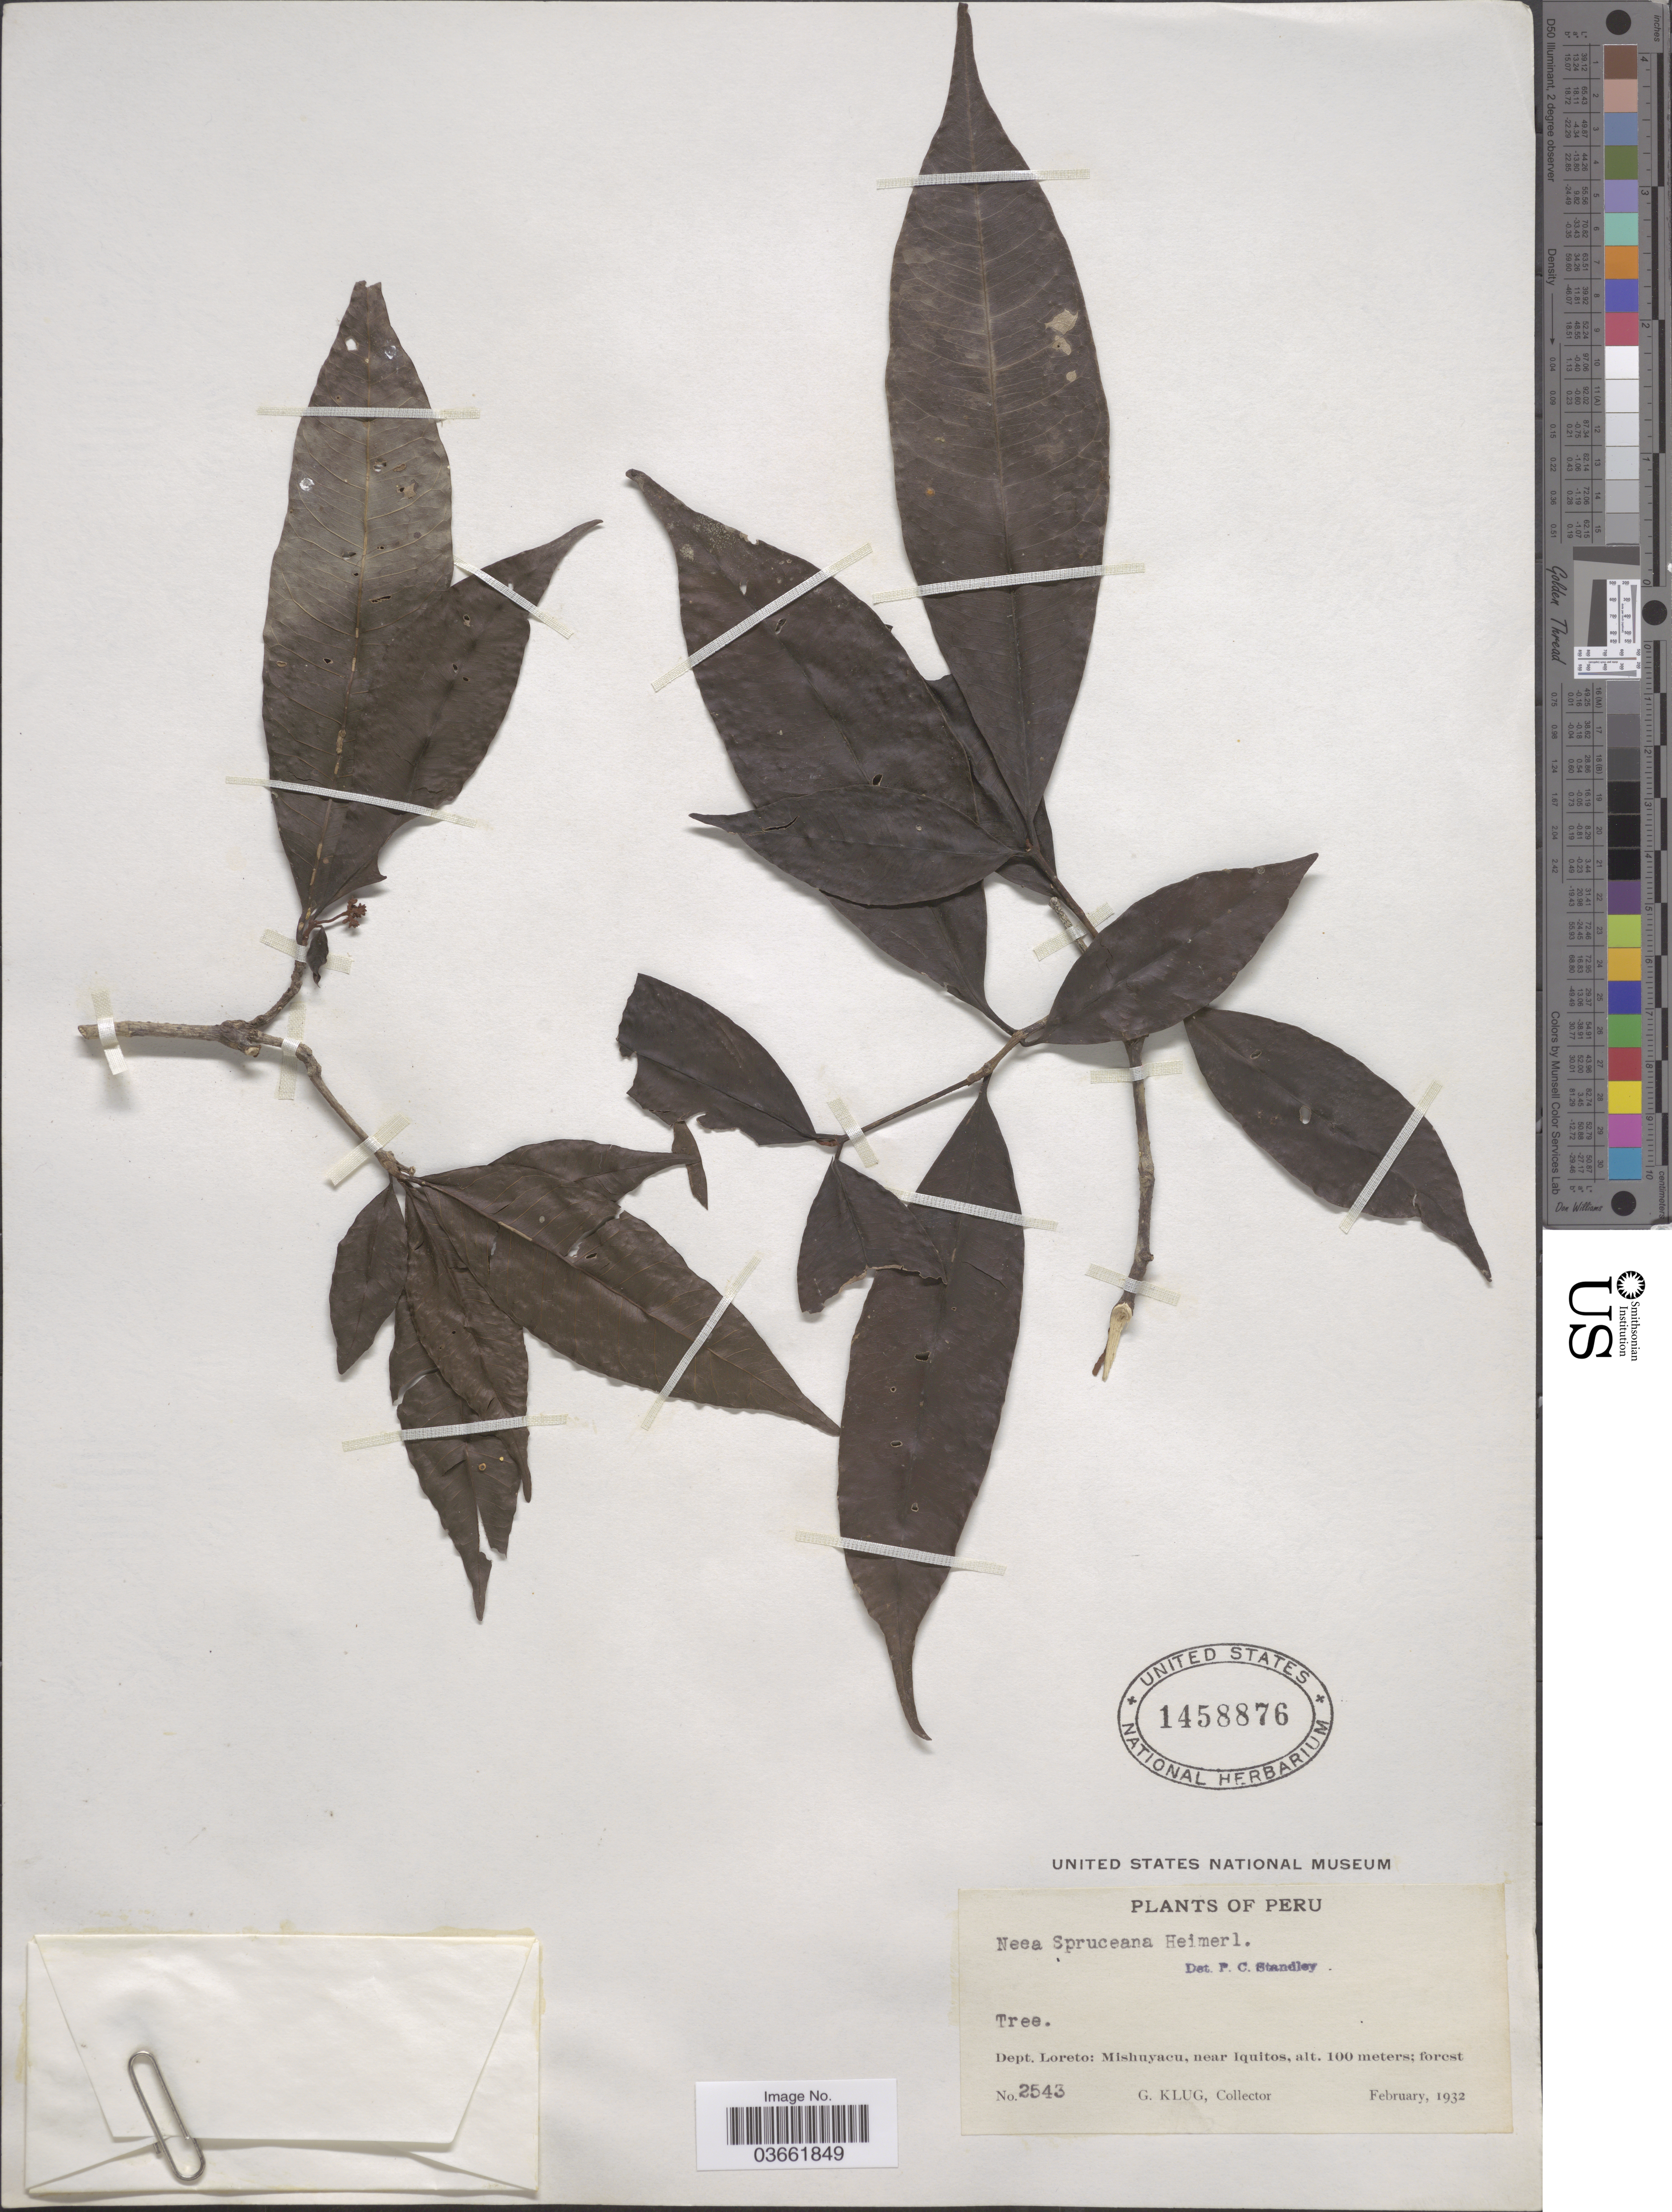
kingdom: Plantae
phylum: Tracheophyta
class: Magnoliopsida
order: Caryophyllales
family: Nyctaginaceae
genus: Neea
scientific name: Neea spruceana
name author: Heimerl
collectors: G. Klug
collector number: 2543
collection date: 1932-02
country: Peru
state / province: Loreto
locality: Dept. Loreto: Mishuyacu, near Iquitos.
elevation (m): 100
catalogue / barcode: US 1458876